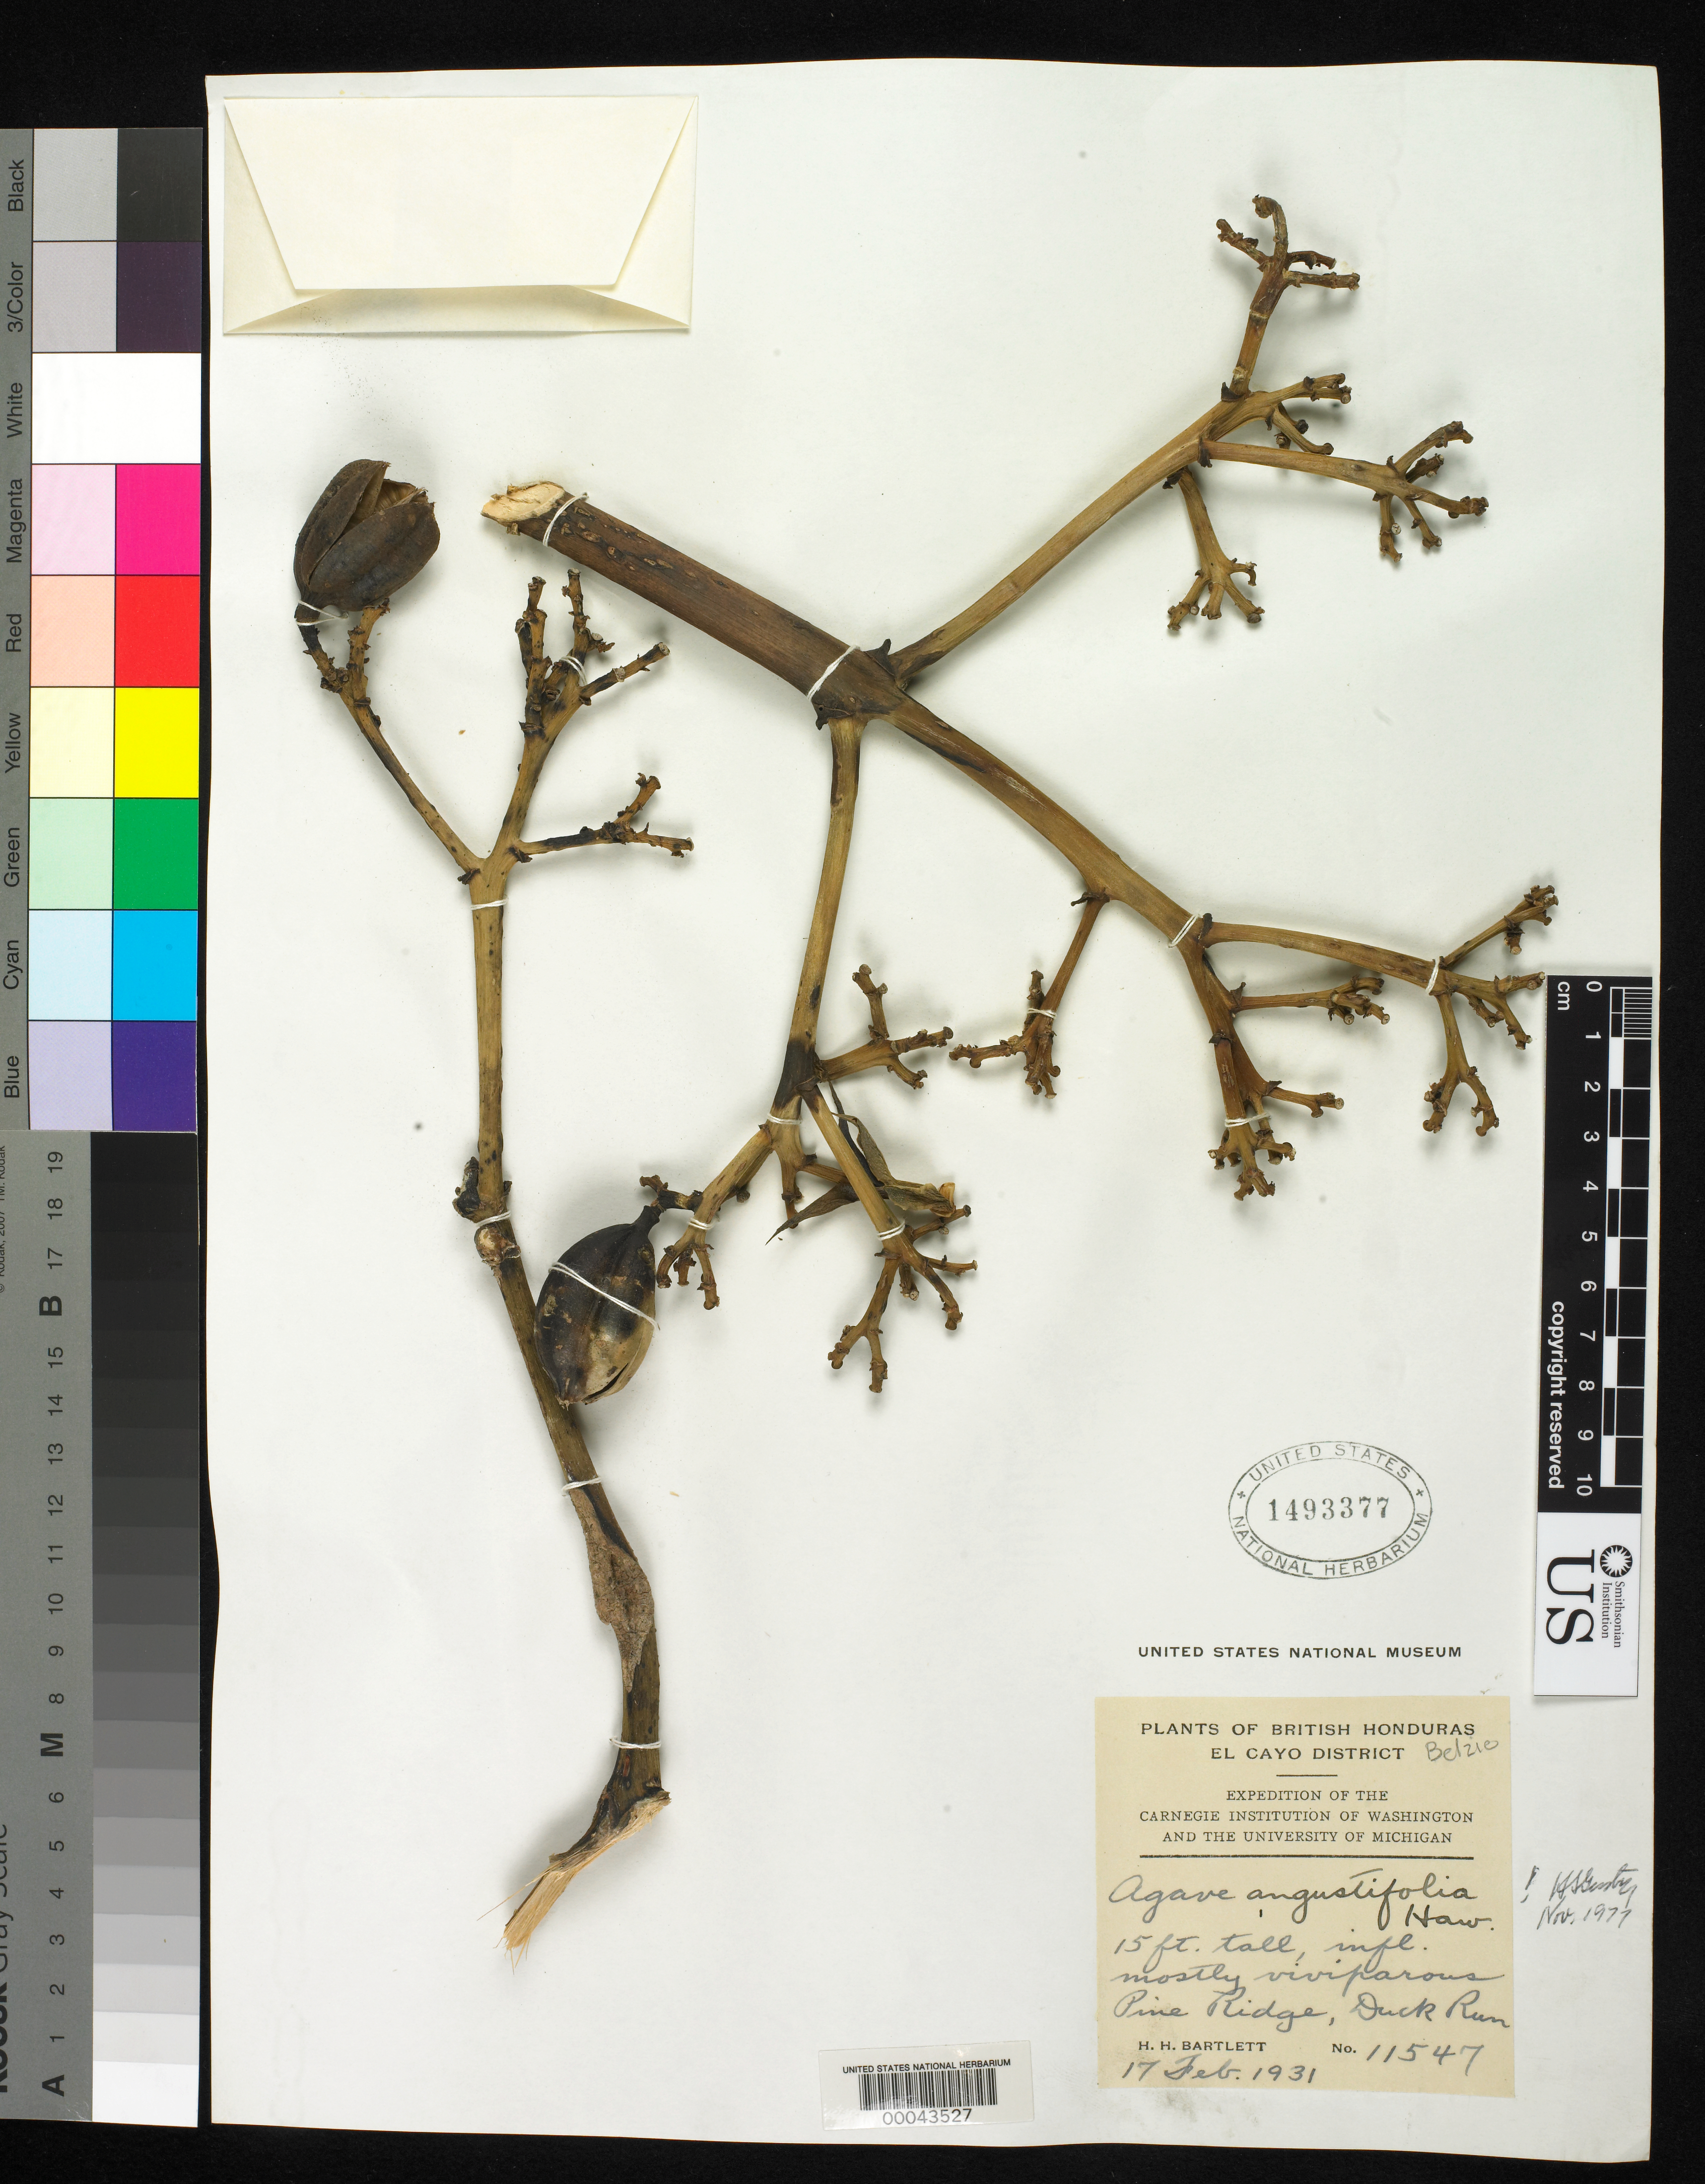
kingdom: Plantae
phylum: Tracheophyta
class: Liliopsida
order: Asparagales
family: Asparagaceae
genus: Agave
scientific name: Agave angustifolia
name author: Haw.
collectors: H. H. Bartlett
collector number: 11547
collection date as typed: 17 Feb 1931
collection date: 1931-02-17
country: Belize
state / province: Cayo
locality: Pine Ridge, Duck Run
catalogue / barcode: US 1493377